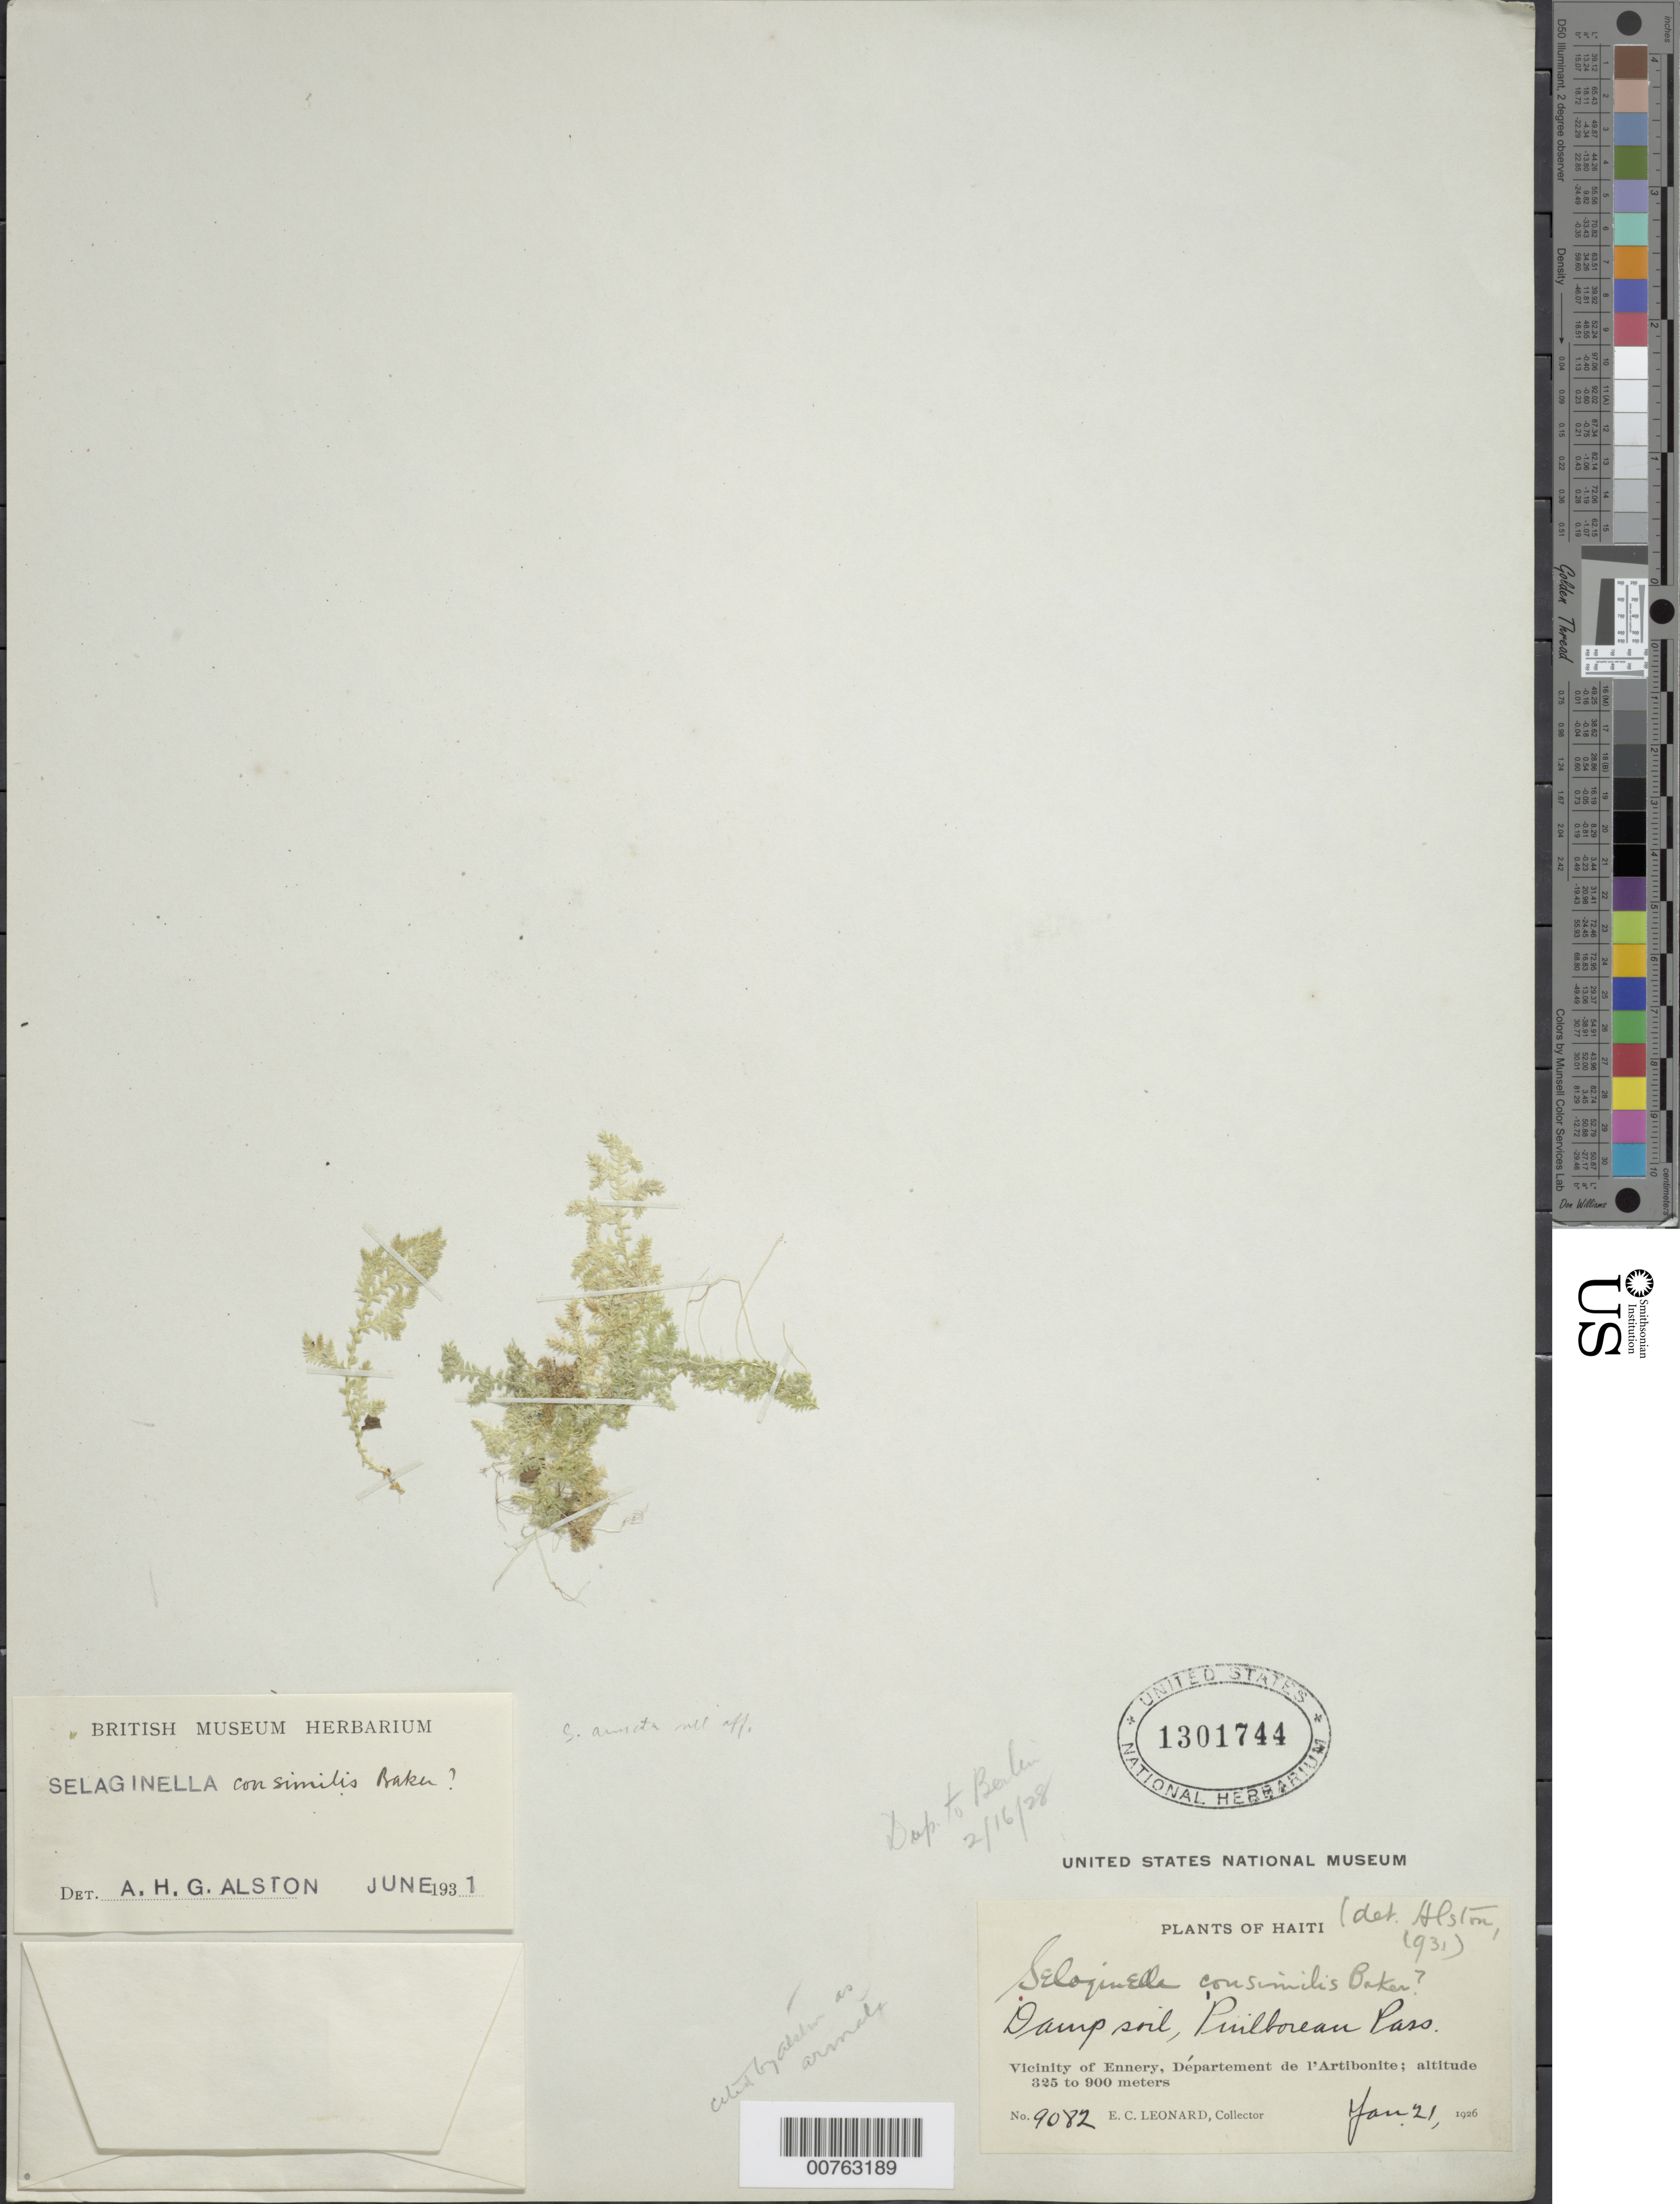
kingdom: Plantae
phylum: Tracheophyta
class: Lycopodiopsida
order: Selaginellales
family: Selaginellaceae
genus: Selaginella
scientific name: Selaginella armata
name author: Baker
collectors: E. C. Leonard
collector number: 9082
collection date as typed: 21 Jan 1926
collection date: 1926-01-21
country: Haiti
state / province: Artibonite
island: Hispaniola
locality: Vicinity of Ennery. Departement de l'Artibonite. Puilloneau Pass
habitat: Damp soil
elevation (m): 325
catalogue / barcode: US 1301744